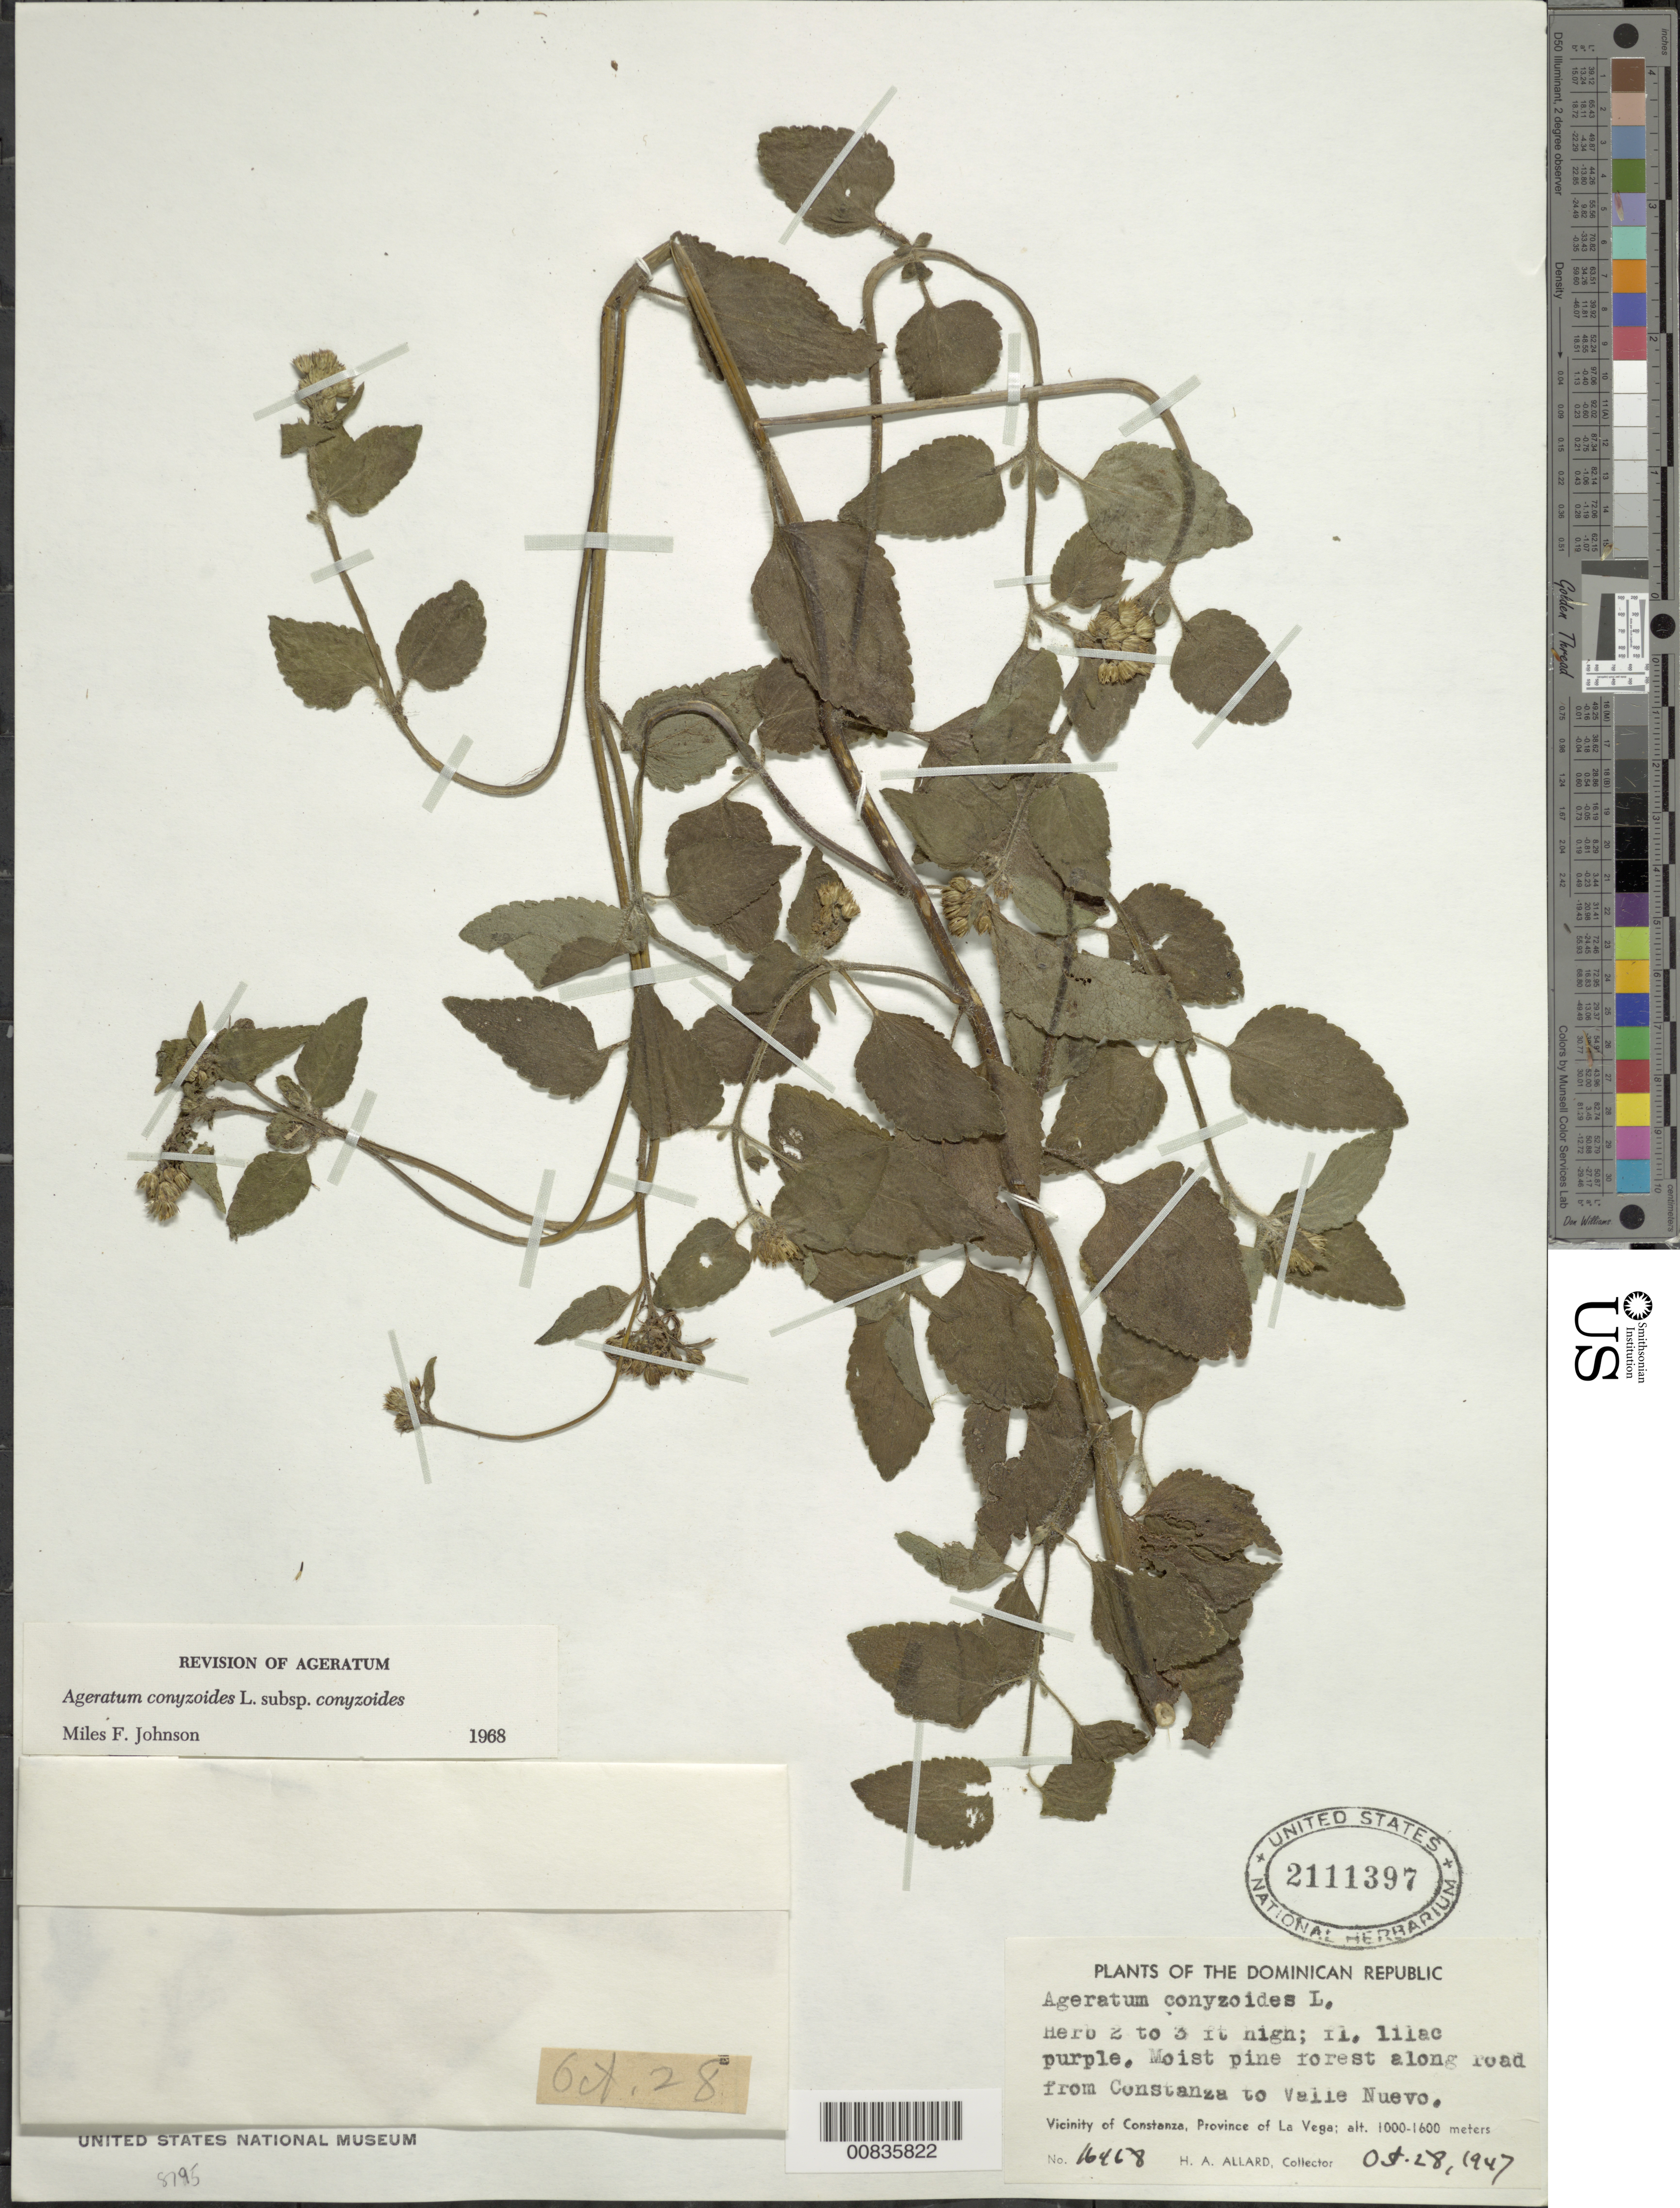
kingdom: Plantae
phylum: Tracheophyta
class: Magnoliopsida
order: Asterales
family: Asteraceae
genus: Ageratum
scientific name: Ageratum conyzoides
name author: L.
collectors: H. A. Allard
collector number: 16468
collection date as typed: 28 Oct 1947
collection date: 1947-10-28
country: Dominican Republic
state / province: La Vega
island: Hispaniola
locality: Vicinity of Constanza, along road from Constanza to Valle Nuevo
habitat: Moist pine forest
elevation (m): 1000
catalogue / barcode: US 2111397